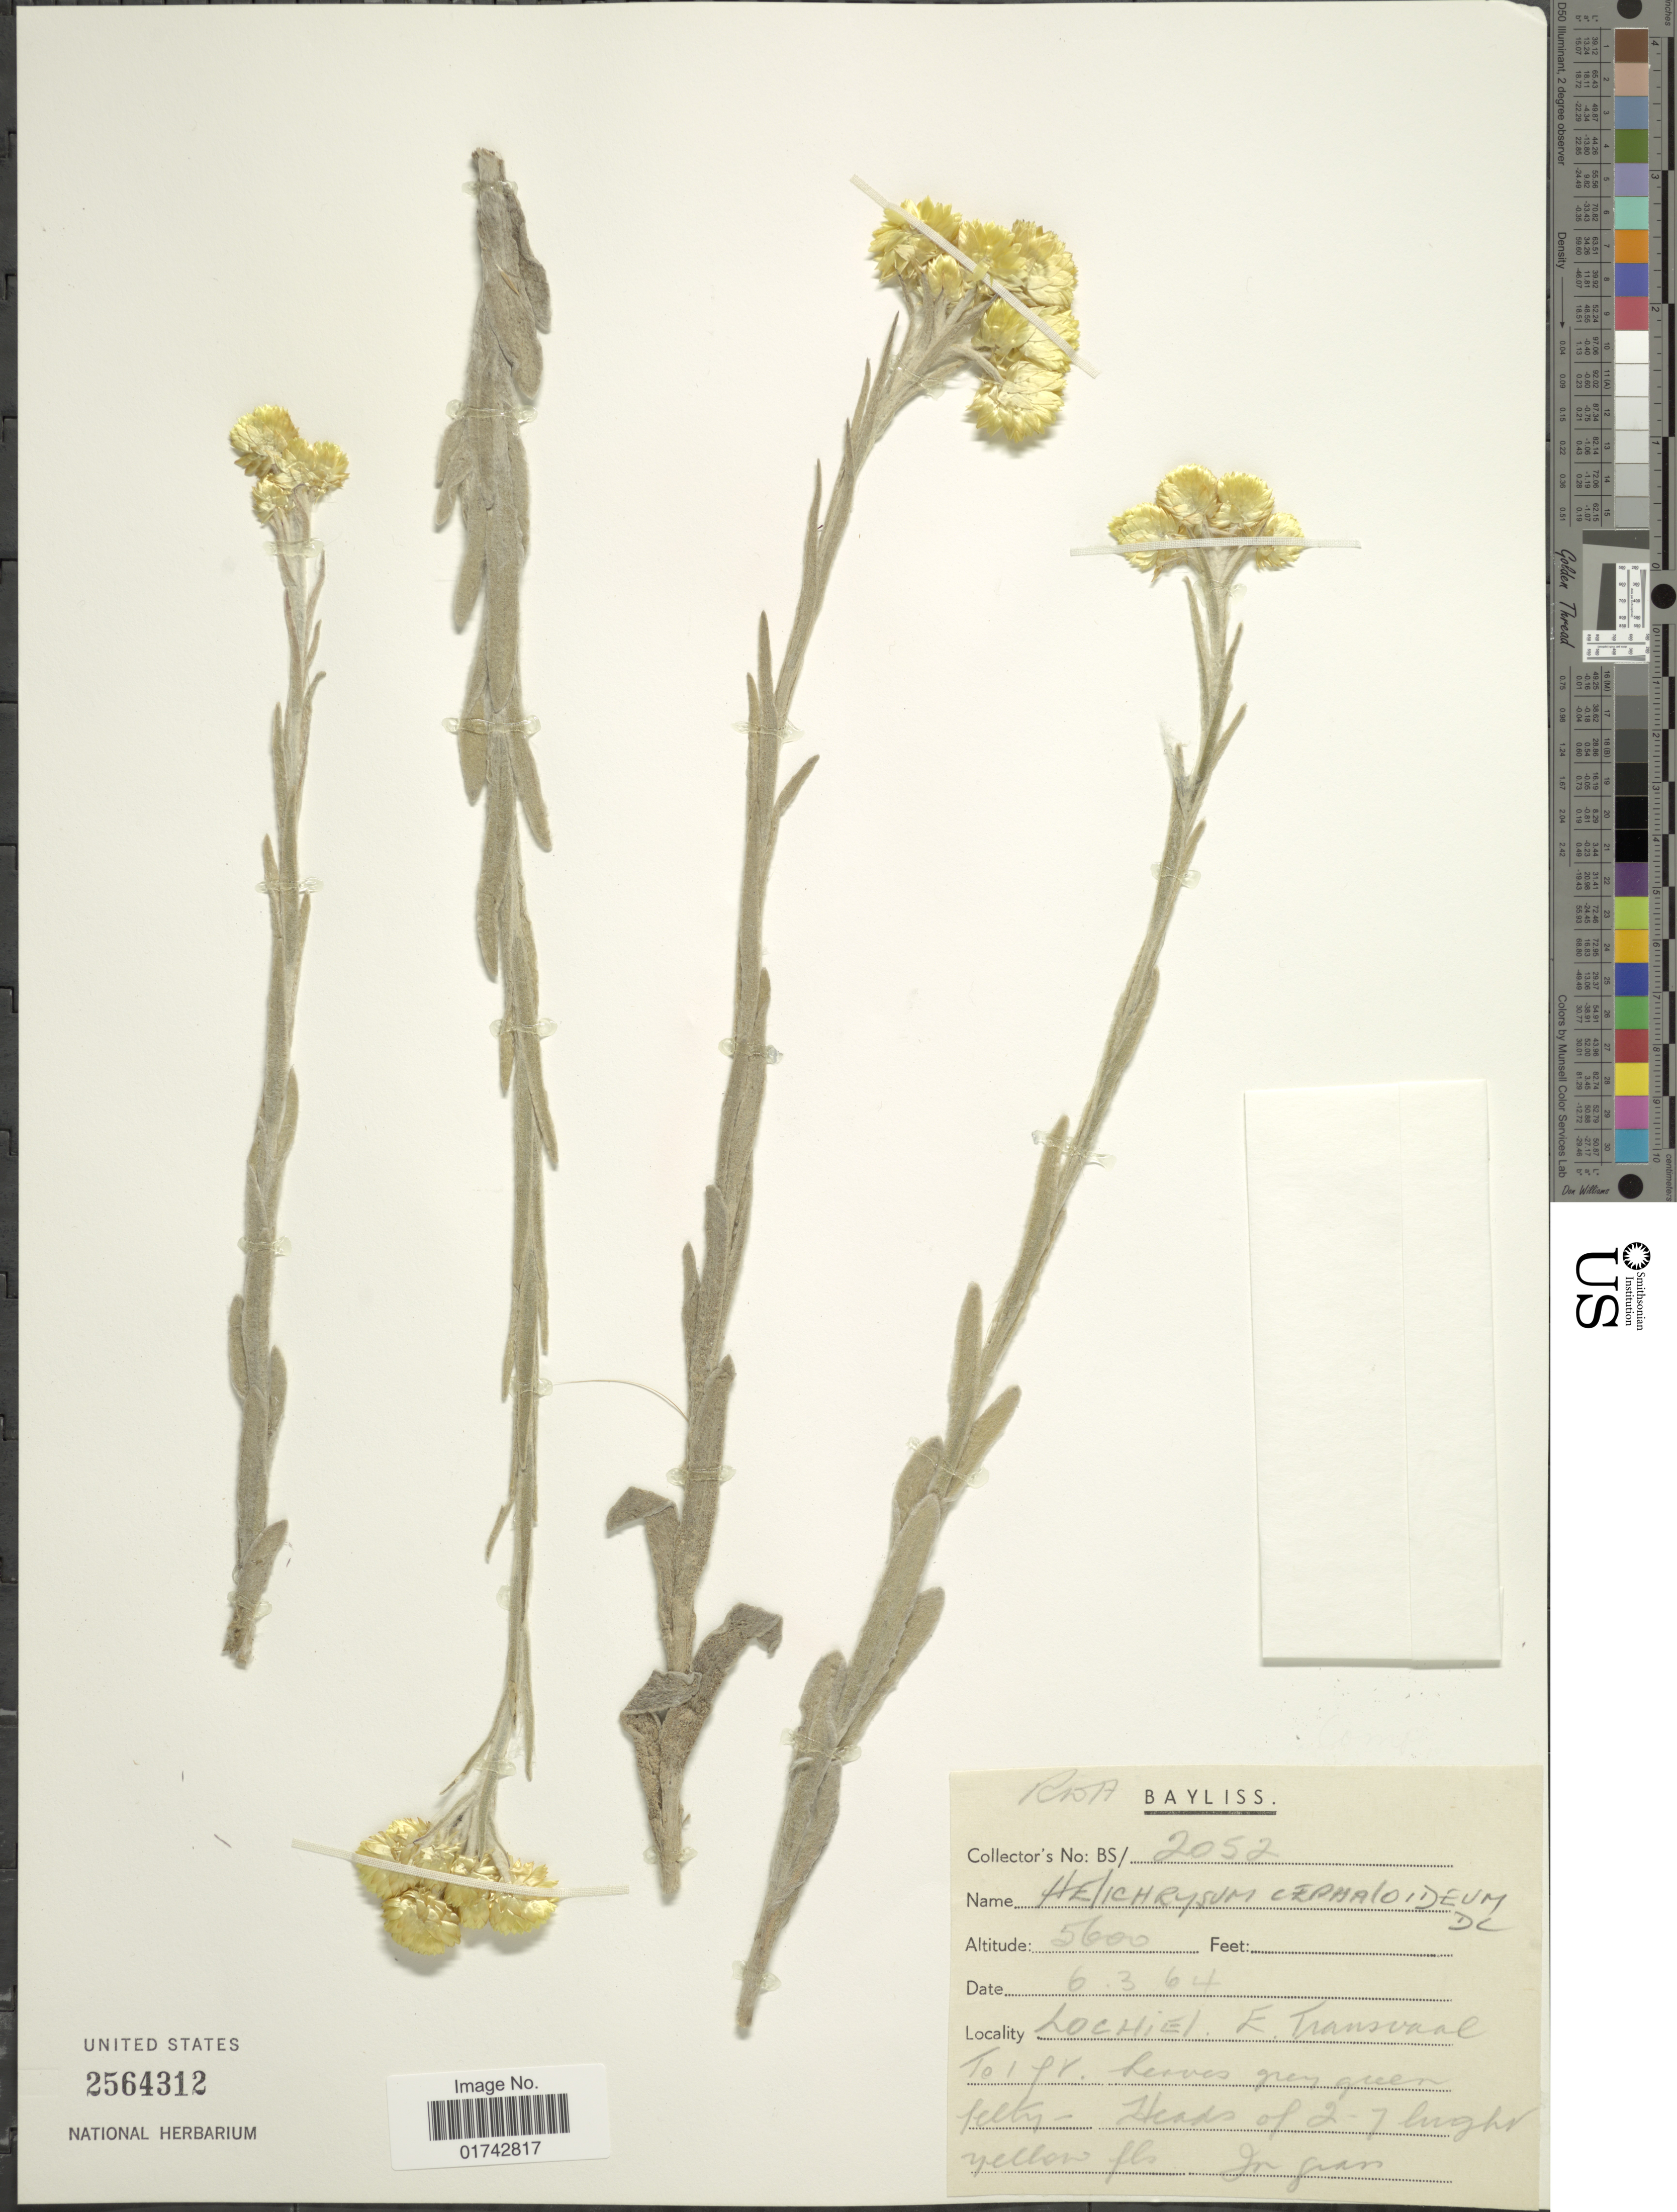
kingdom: Plantae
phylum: Tracheophyta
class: Magnoliopsida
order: Asterales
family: Asteraceae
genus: Helichrysum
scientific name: Helichrysum cephaloideum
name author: DC.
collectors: R. Bayliss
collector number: BS/2052?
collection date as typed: Transcribed d/m/y: 6/3/64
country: South Africa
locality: Lochiel. E. Transvaal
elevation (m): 1707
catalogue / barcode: US 2564312